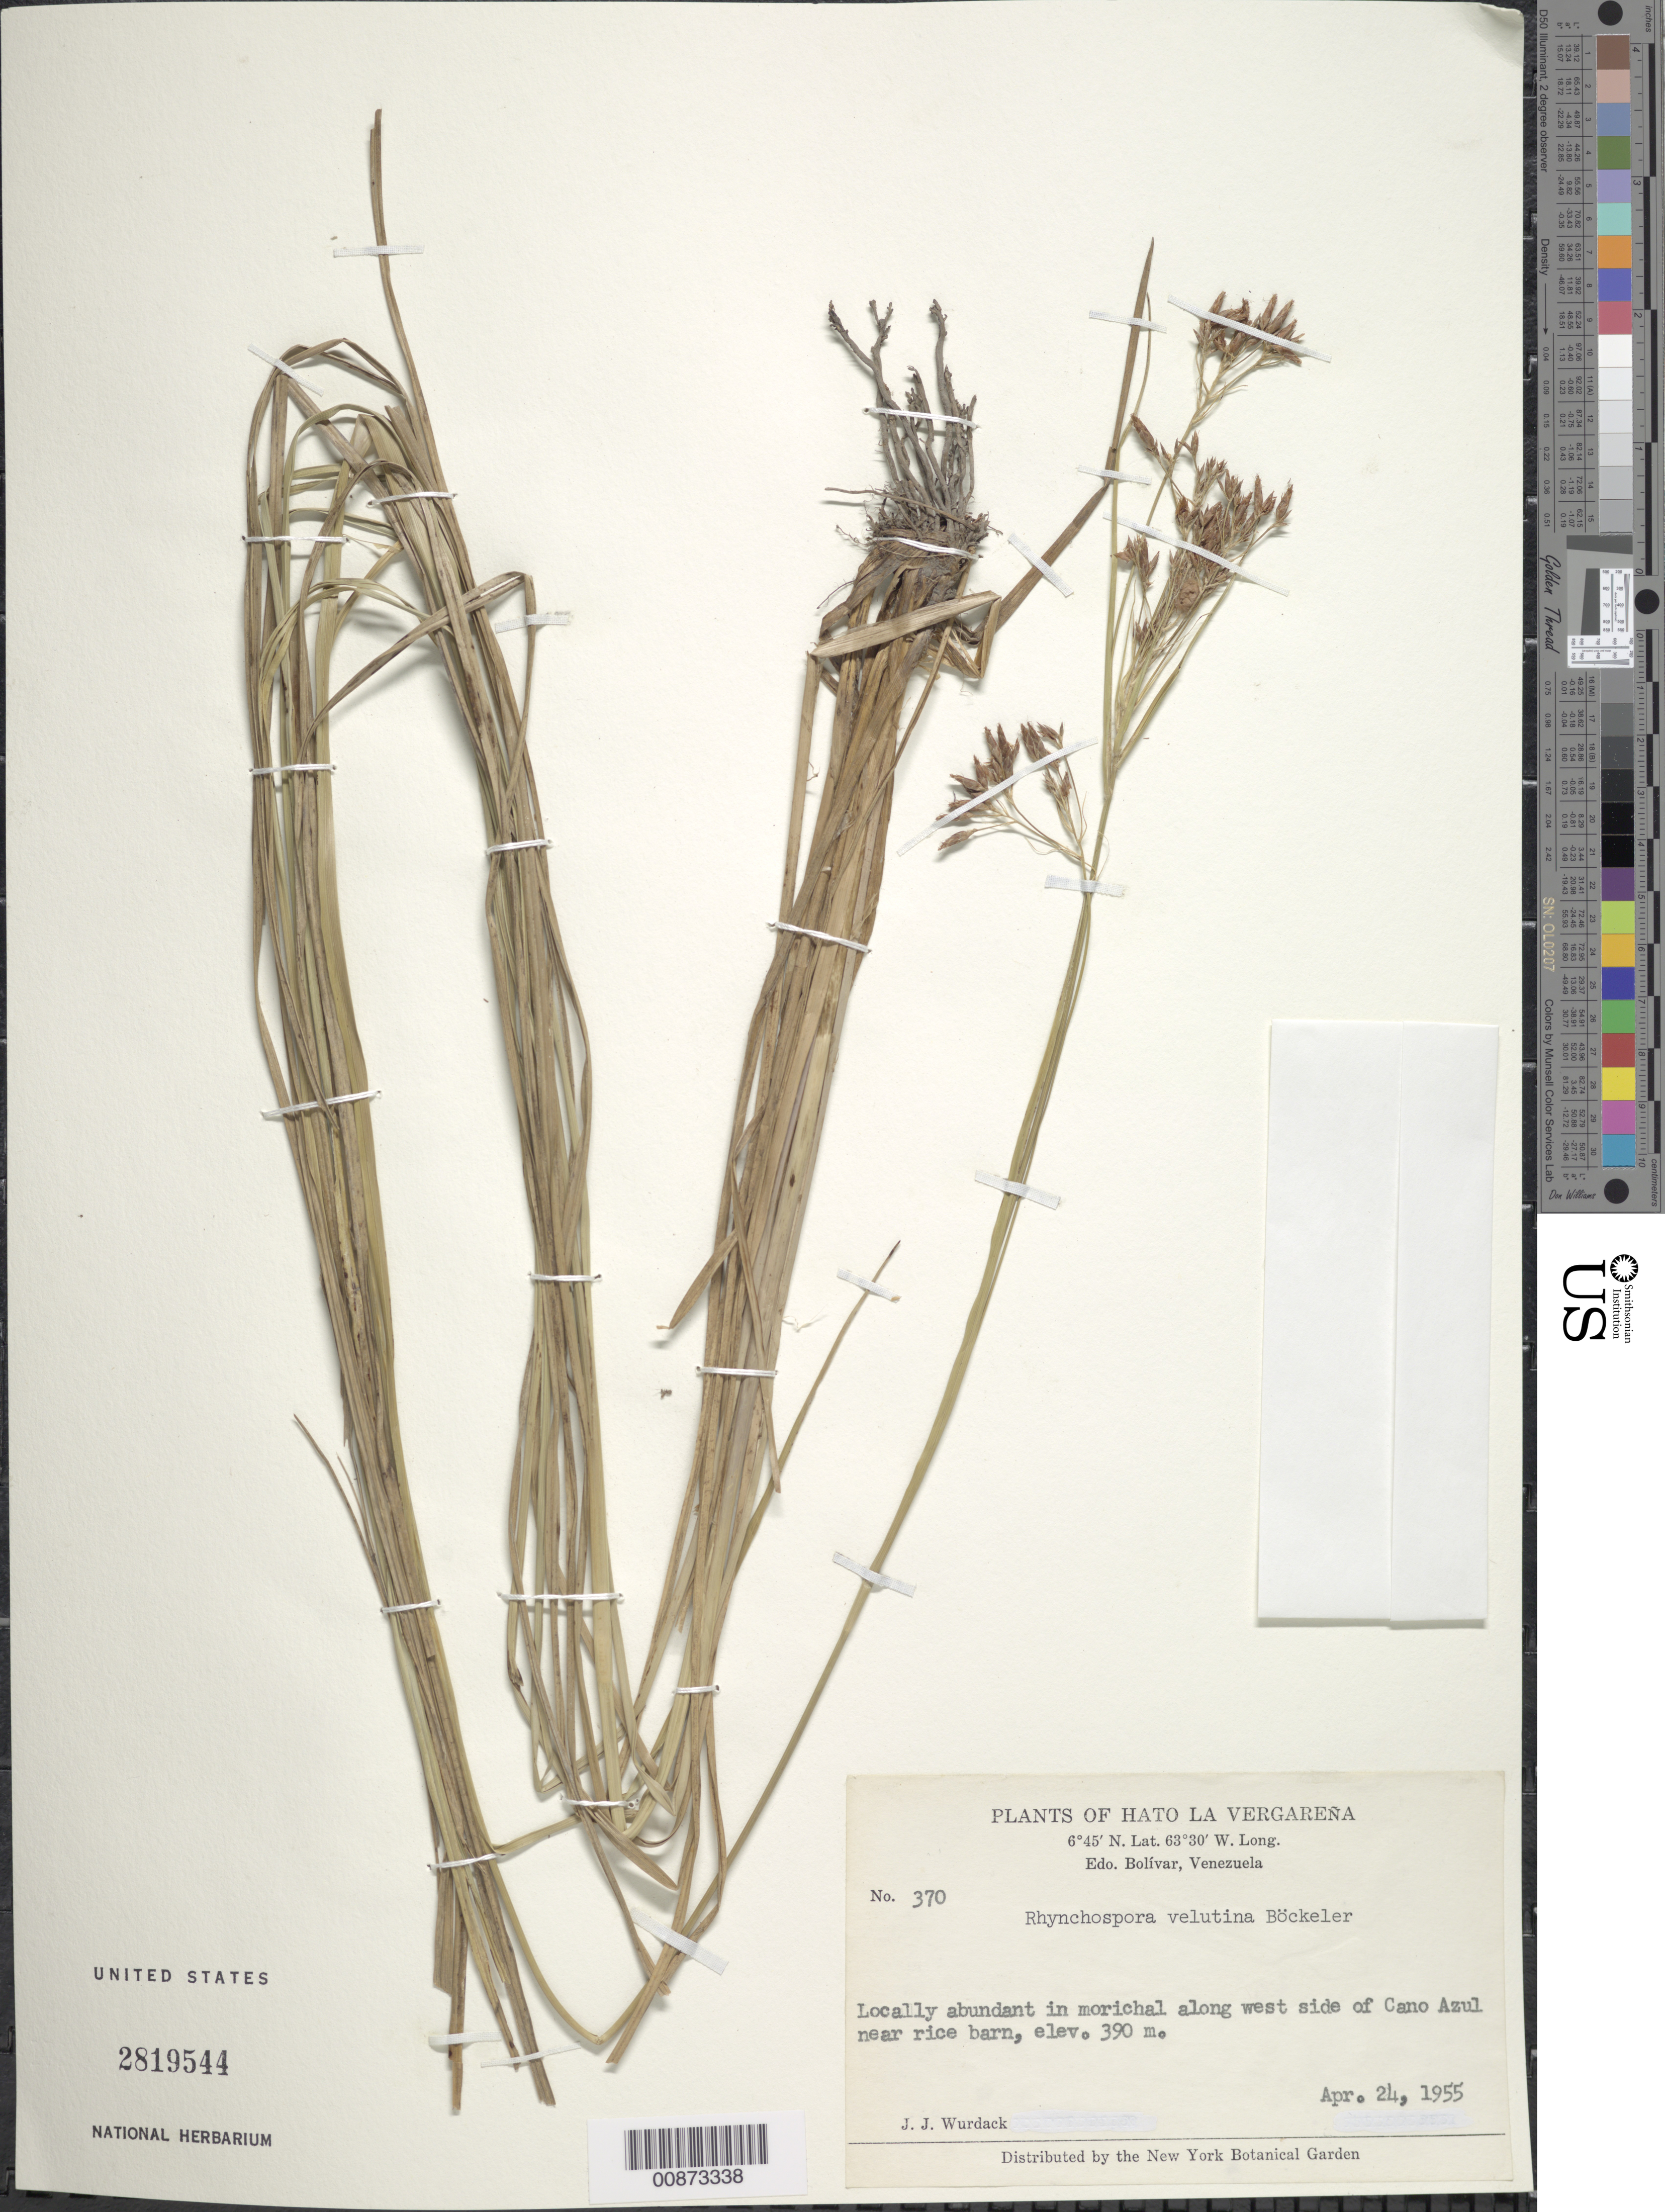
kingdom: Plantae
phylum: Tracheophyta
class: Liliopsida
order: Poales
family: Cyperaceae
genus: Rhynchospora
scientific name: Rhynchospora velutina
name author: (Kunth) Boeckeler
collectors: J. J. Wurdack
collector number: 370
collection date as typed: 24-Apr-55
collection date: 1955-04-24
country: Venezuela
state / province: Bolívar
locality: Caño Azul, W side, near rice barn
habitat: Morichal along cano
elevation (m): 390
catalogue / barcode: US 2819544